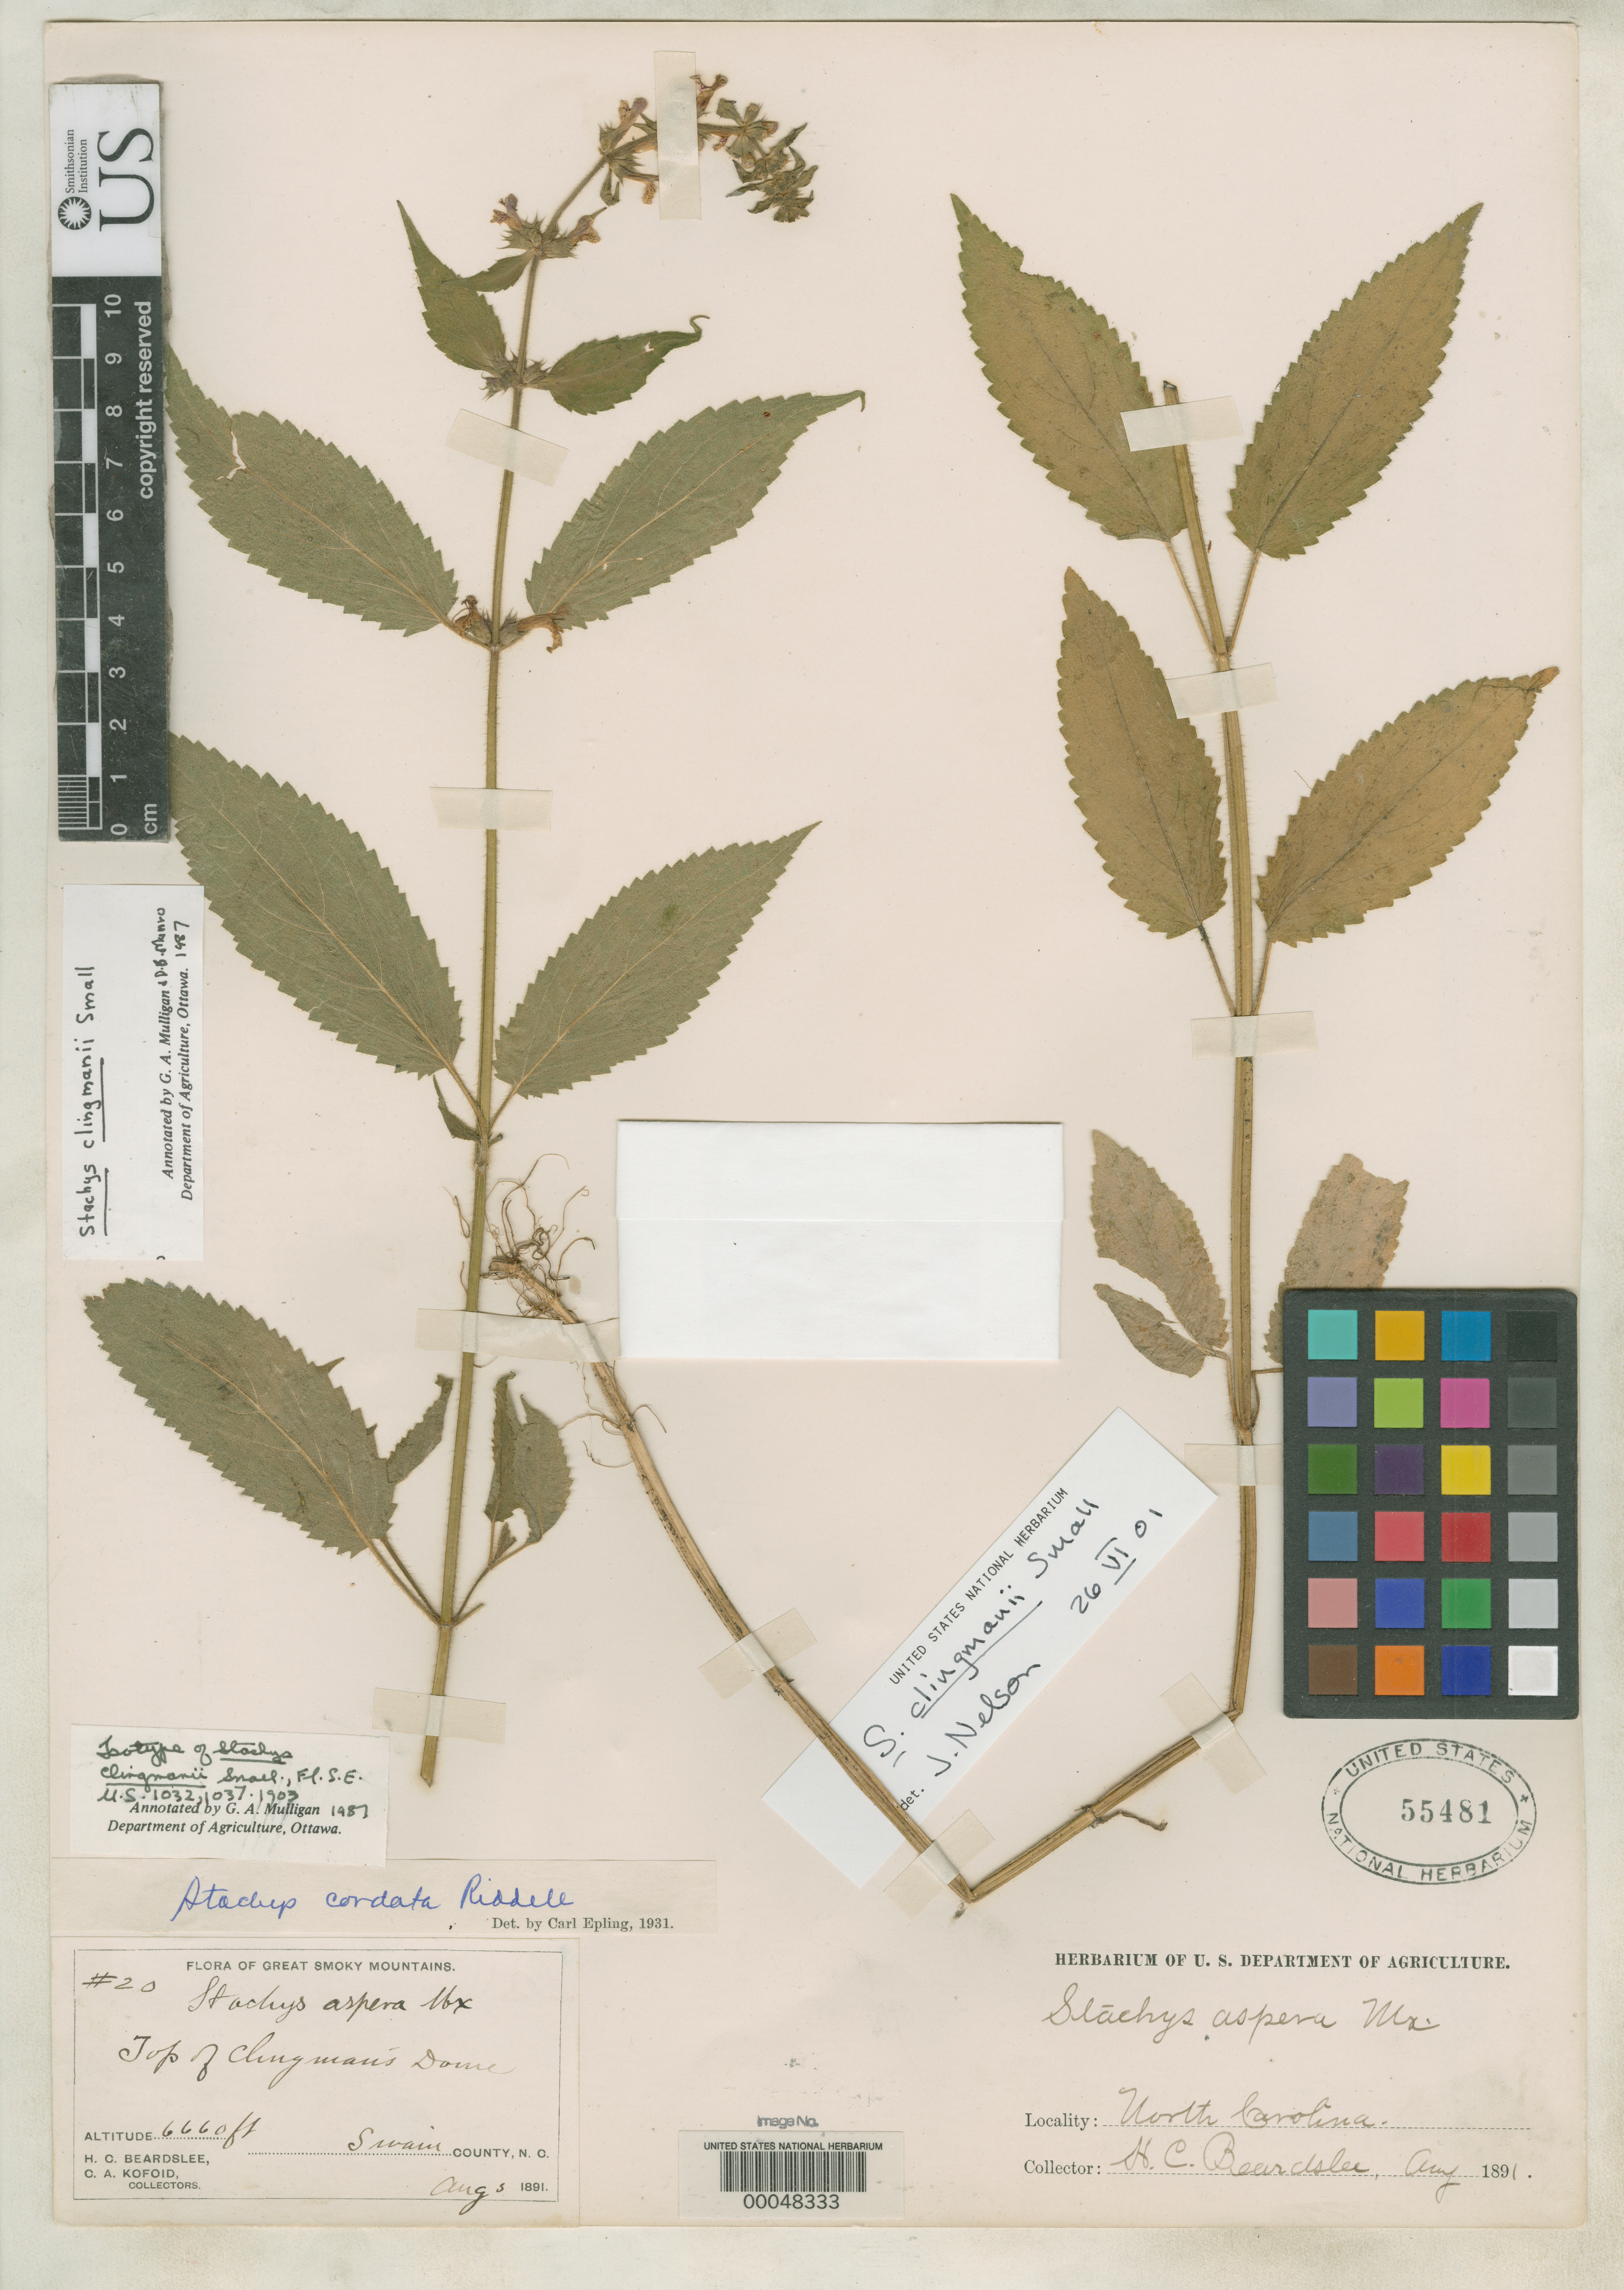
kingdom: Plantae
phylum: Tracheophyta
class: Magnoliopsida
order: Lamiales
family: Lamiaceae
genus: Stachys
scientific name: Stachys clingmanii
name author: Small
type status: Isotype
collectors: H. Beardslee & C. Kofoid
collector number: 20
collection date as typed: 05 Aug 1891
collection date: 1891-08-05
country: United States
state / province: North Carolina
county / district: Swain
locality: Top of Clingmans Dome.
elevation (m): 2030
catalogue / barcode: US 55481